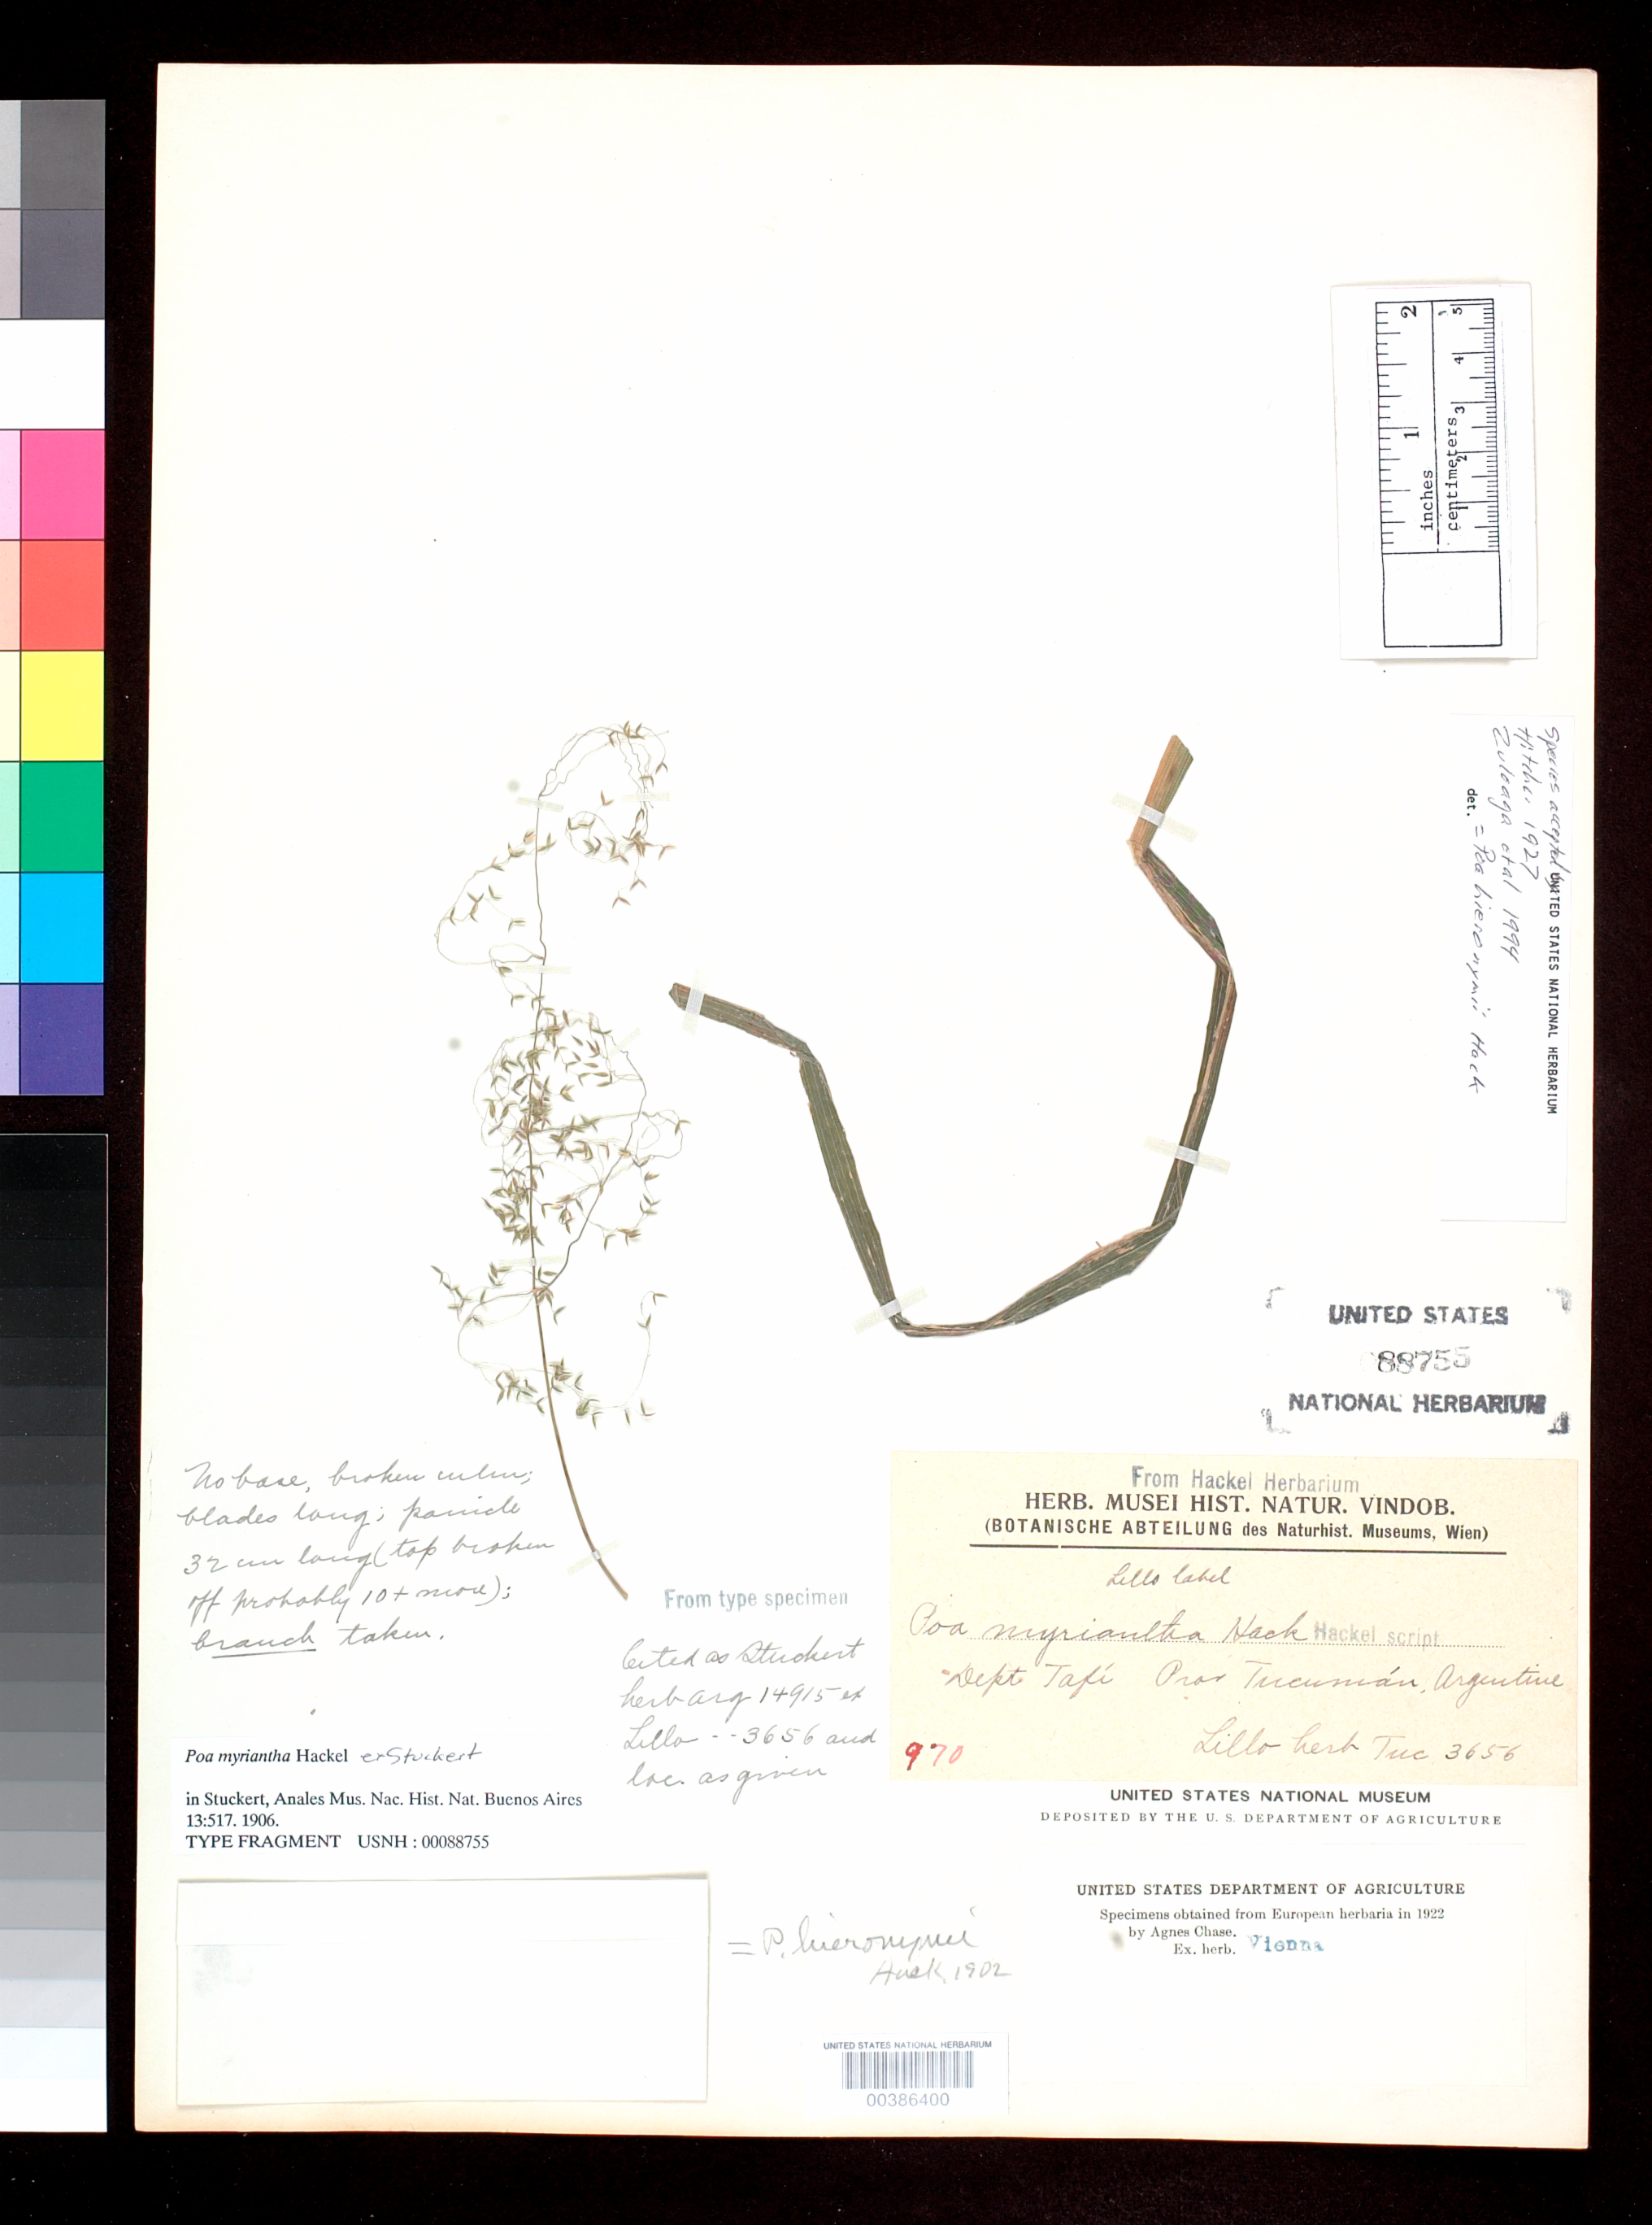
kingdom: Plantae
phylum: Tracheophyta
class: Liliopsida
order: Poales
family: Poaceae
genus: Poa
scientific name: Poa myriantha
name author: Hack. in Stuck.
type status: Type Fragment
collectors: M. Lillo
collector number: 3656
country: Argentina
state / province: Tucumán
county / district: Tafí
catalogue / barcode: US 88755